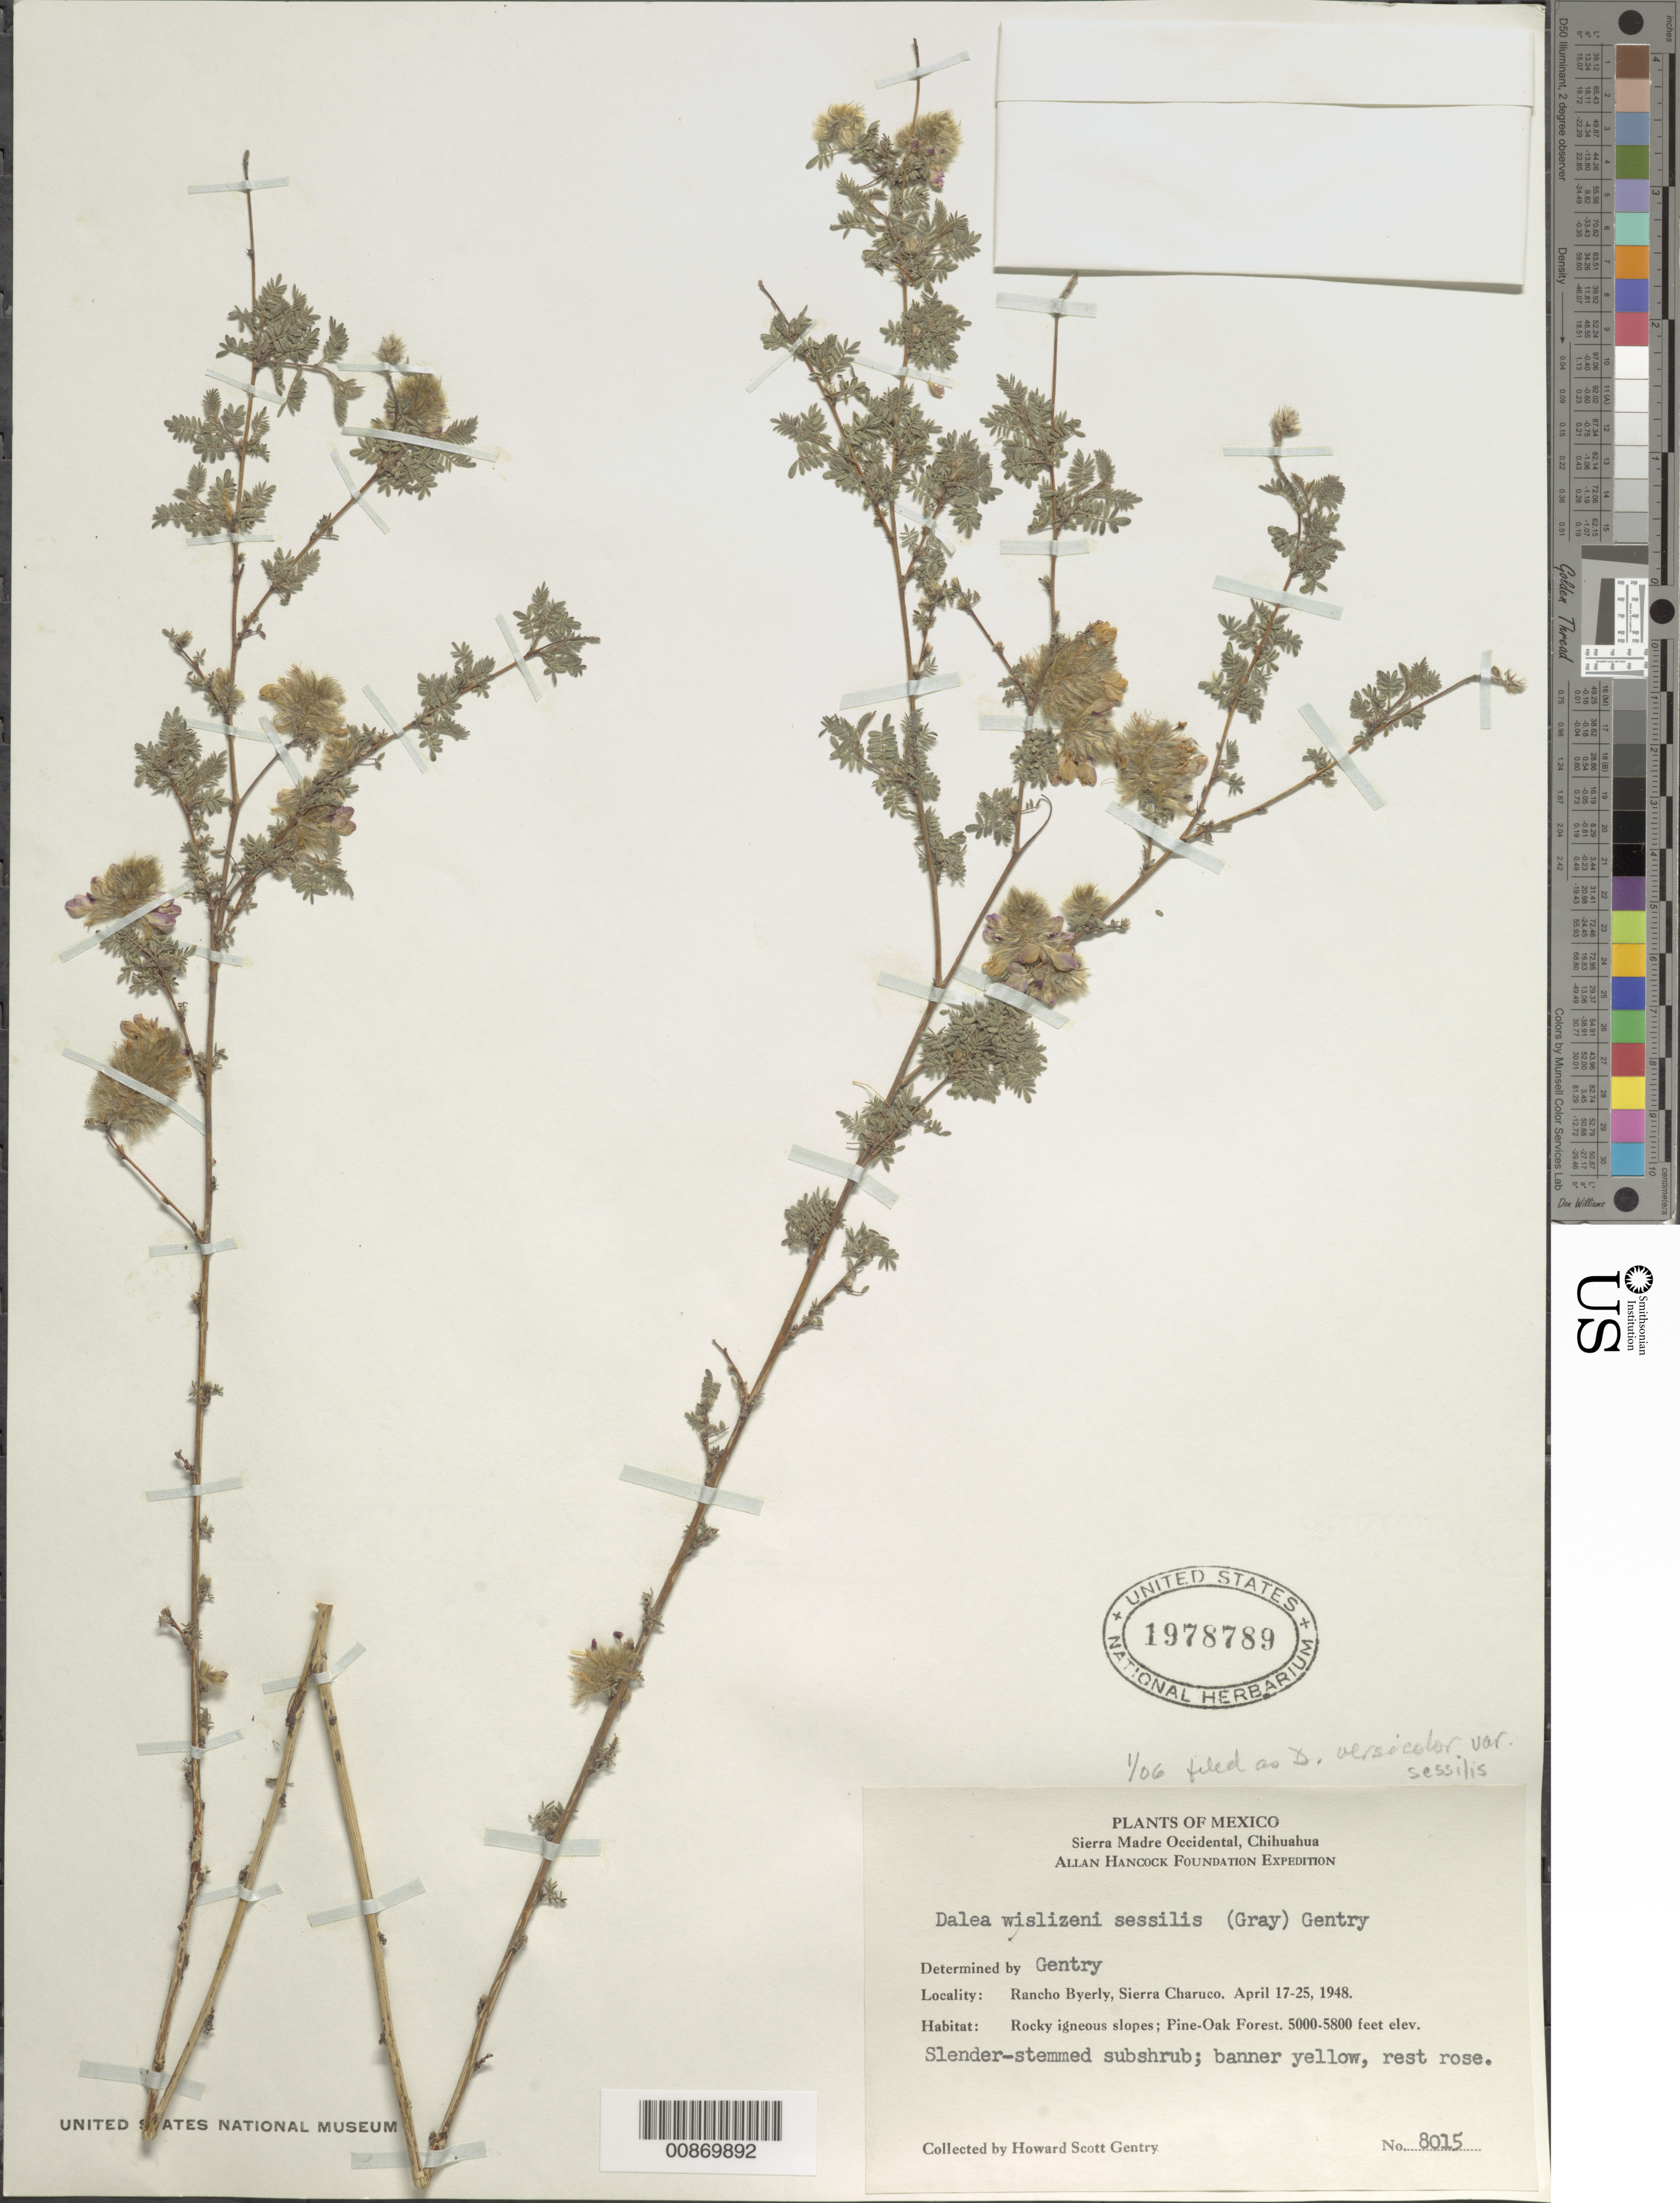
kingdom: Plantae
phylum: Tracheophyta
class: Magnoliopsida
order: Fabales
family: Fabaceae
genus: Dalea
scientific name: Dalea versicolor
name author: Zucc.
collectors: H. S. Gentry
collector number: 8015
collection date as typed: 17 Apr 1948 to 25 Apr 1948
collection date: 1948-04-17/1948-04-25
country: Mexico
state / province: Chihuahua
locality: Rancho Byerly, Sierra Charuco. Sierra Madre Occidental, Chihuahua.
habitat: Rocky igneous slopes; Pine-Oak Forest.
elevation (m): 1524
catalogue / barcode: US 1978789